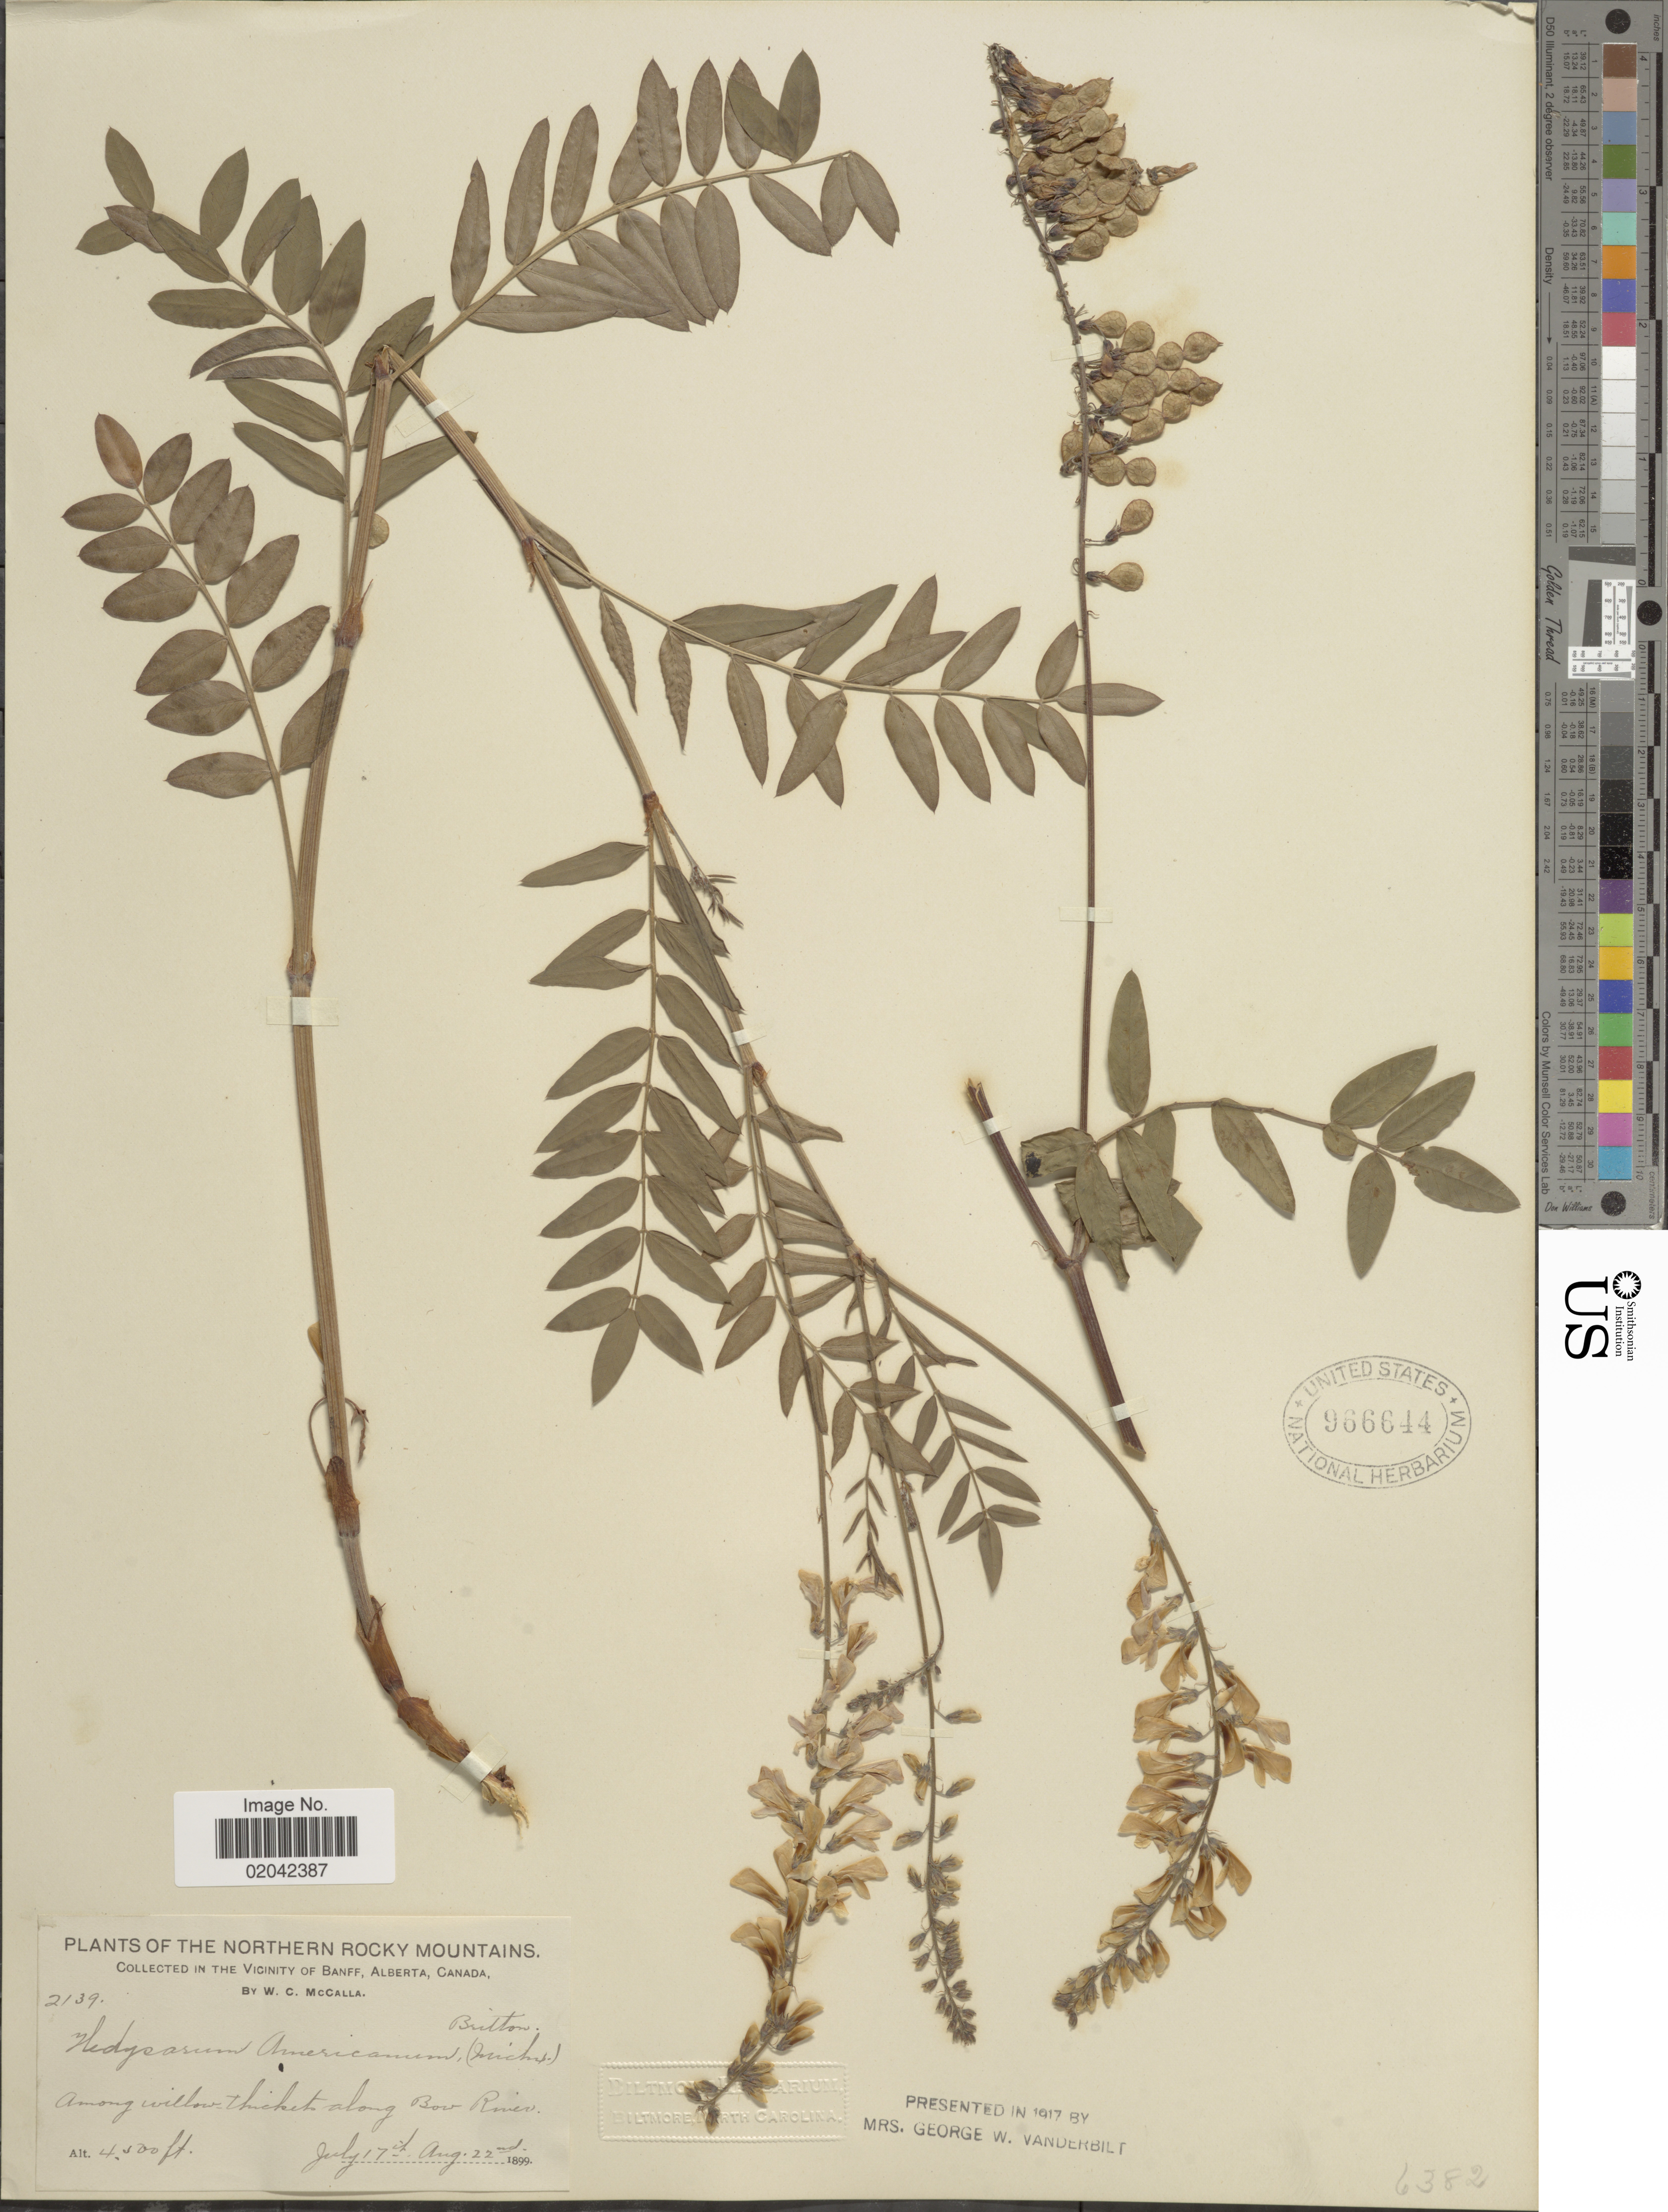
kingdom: Plantae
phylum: Tracheophyta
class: Magnoliopsida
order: Fabales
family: Fabaceae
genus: Hedysarum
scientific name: Hedysarum alpinum var. americanum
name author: Michx. ex Pursh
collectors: W. McCalla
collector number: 2139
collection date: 1899-07-17/1899-08-22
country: Canada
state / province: Alberta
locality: Northern Rocky Mountains, Vicinity of Banff, along Bow River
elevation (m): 1372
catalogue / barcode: US 966644